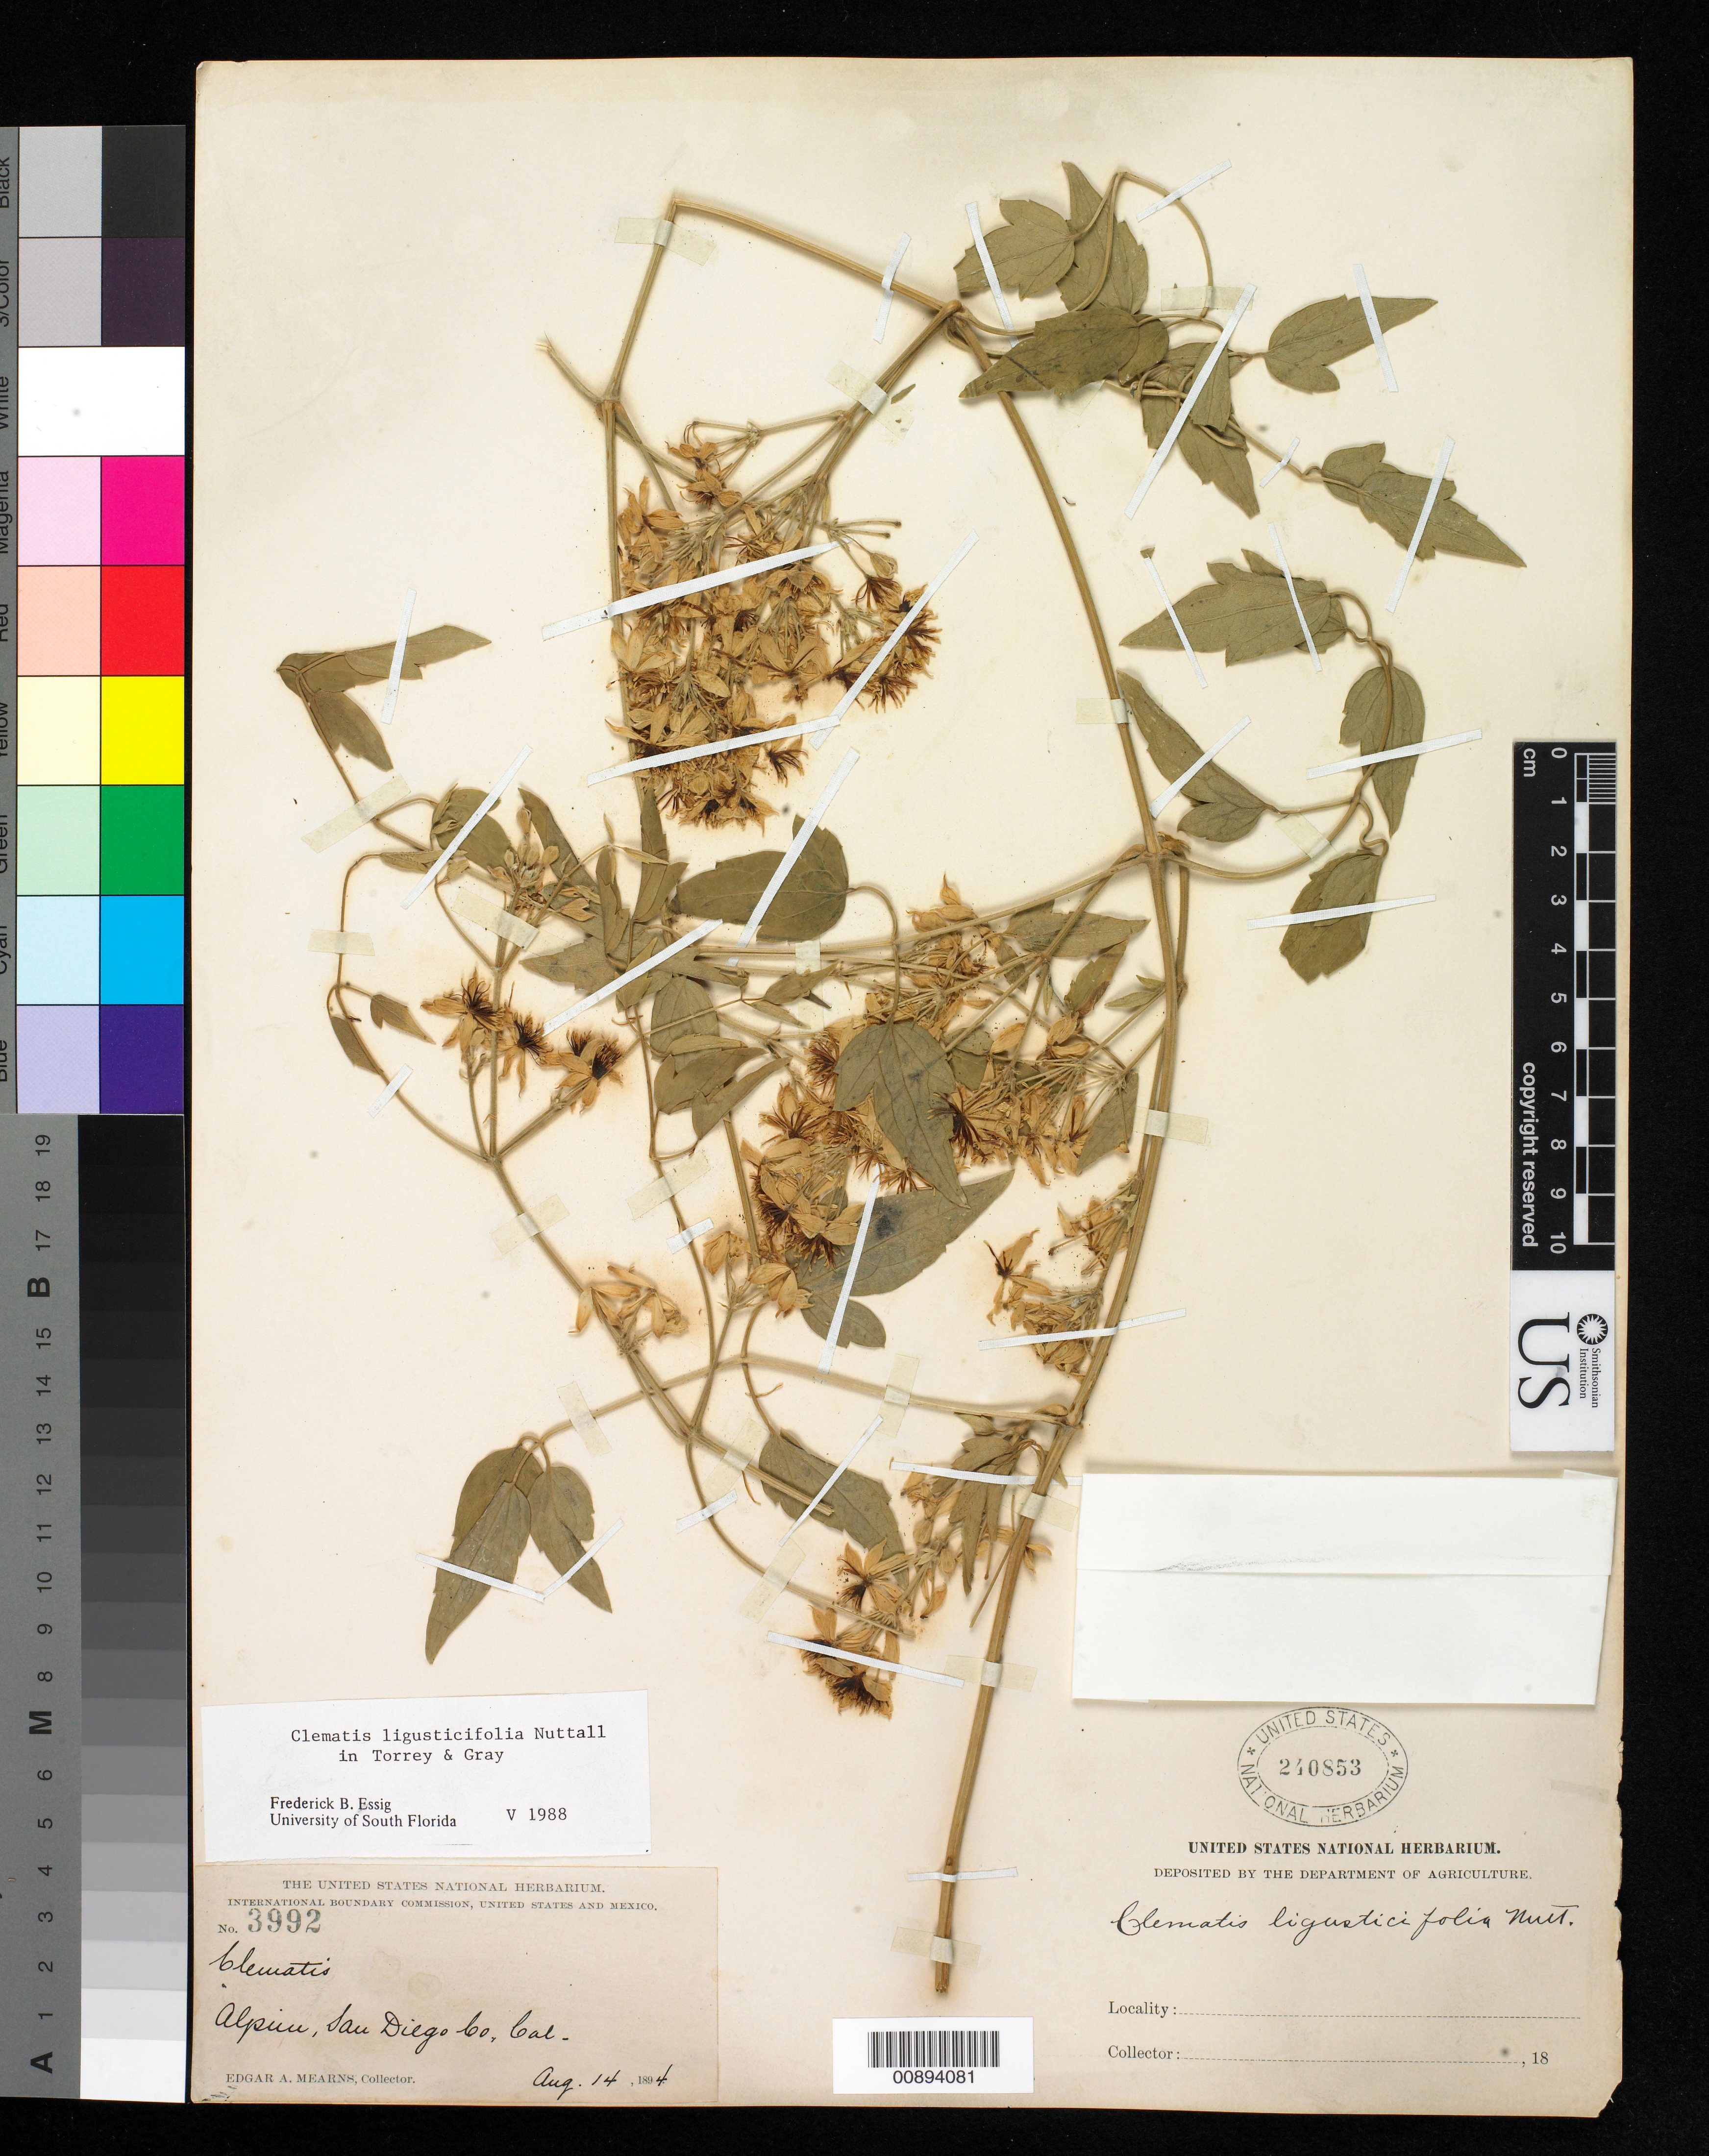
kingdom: Plantae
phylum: Tracheophyta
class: Magnoliopsida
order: Ranunculales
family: Ranunculaceae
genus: Clematis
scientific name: Clematis ligusticifolia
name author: Nutt.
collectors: E. A. Mearns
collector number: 3992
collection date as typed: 14 Aug 1894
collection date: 1894-08-14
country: United States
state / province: California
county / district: San Diego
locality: Alpine, San Diego County, California.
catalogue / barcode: US 240853